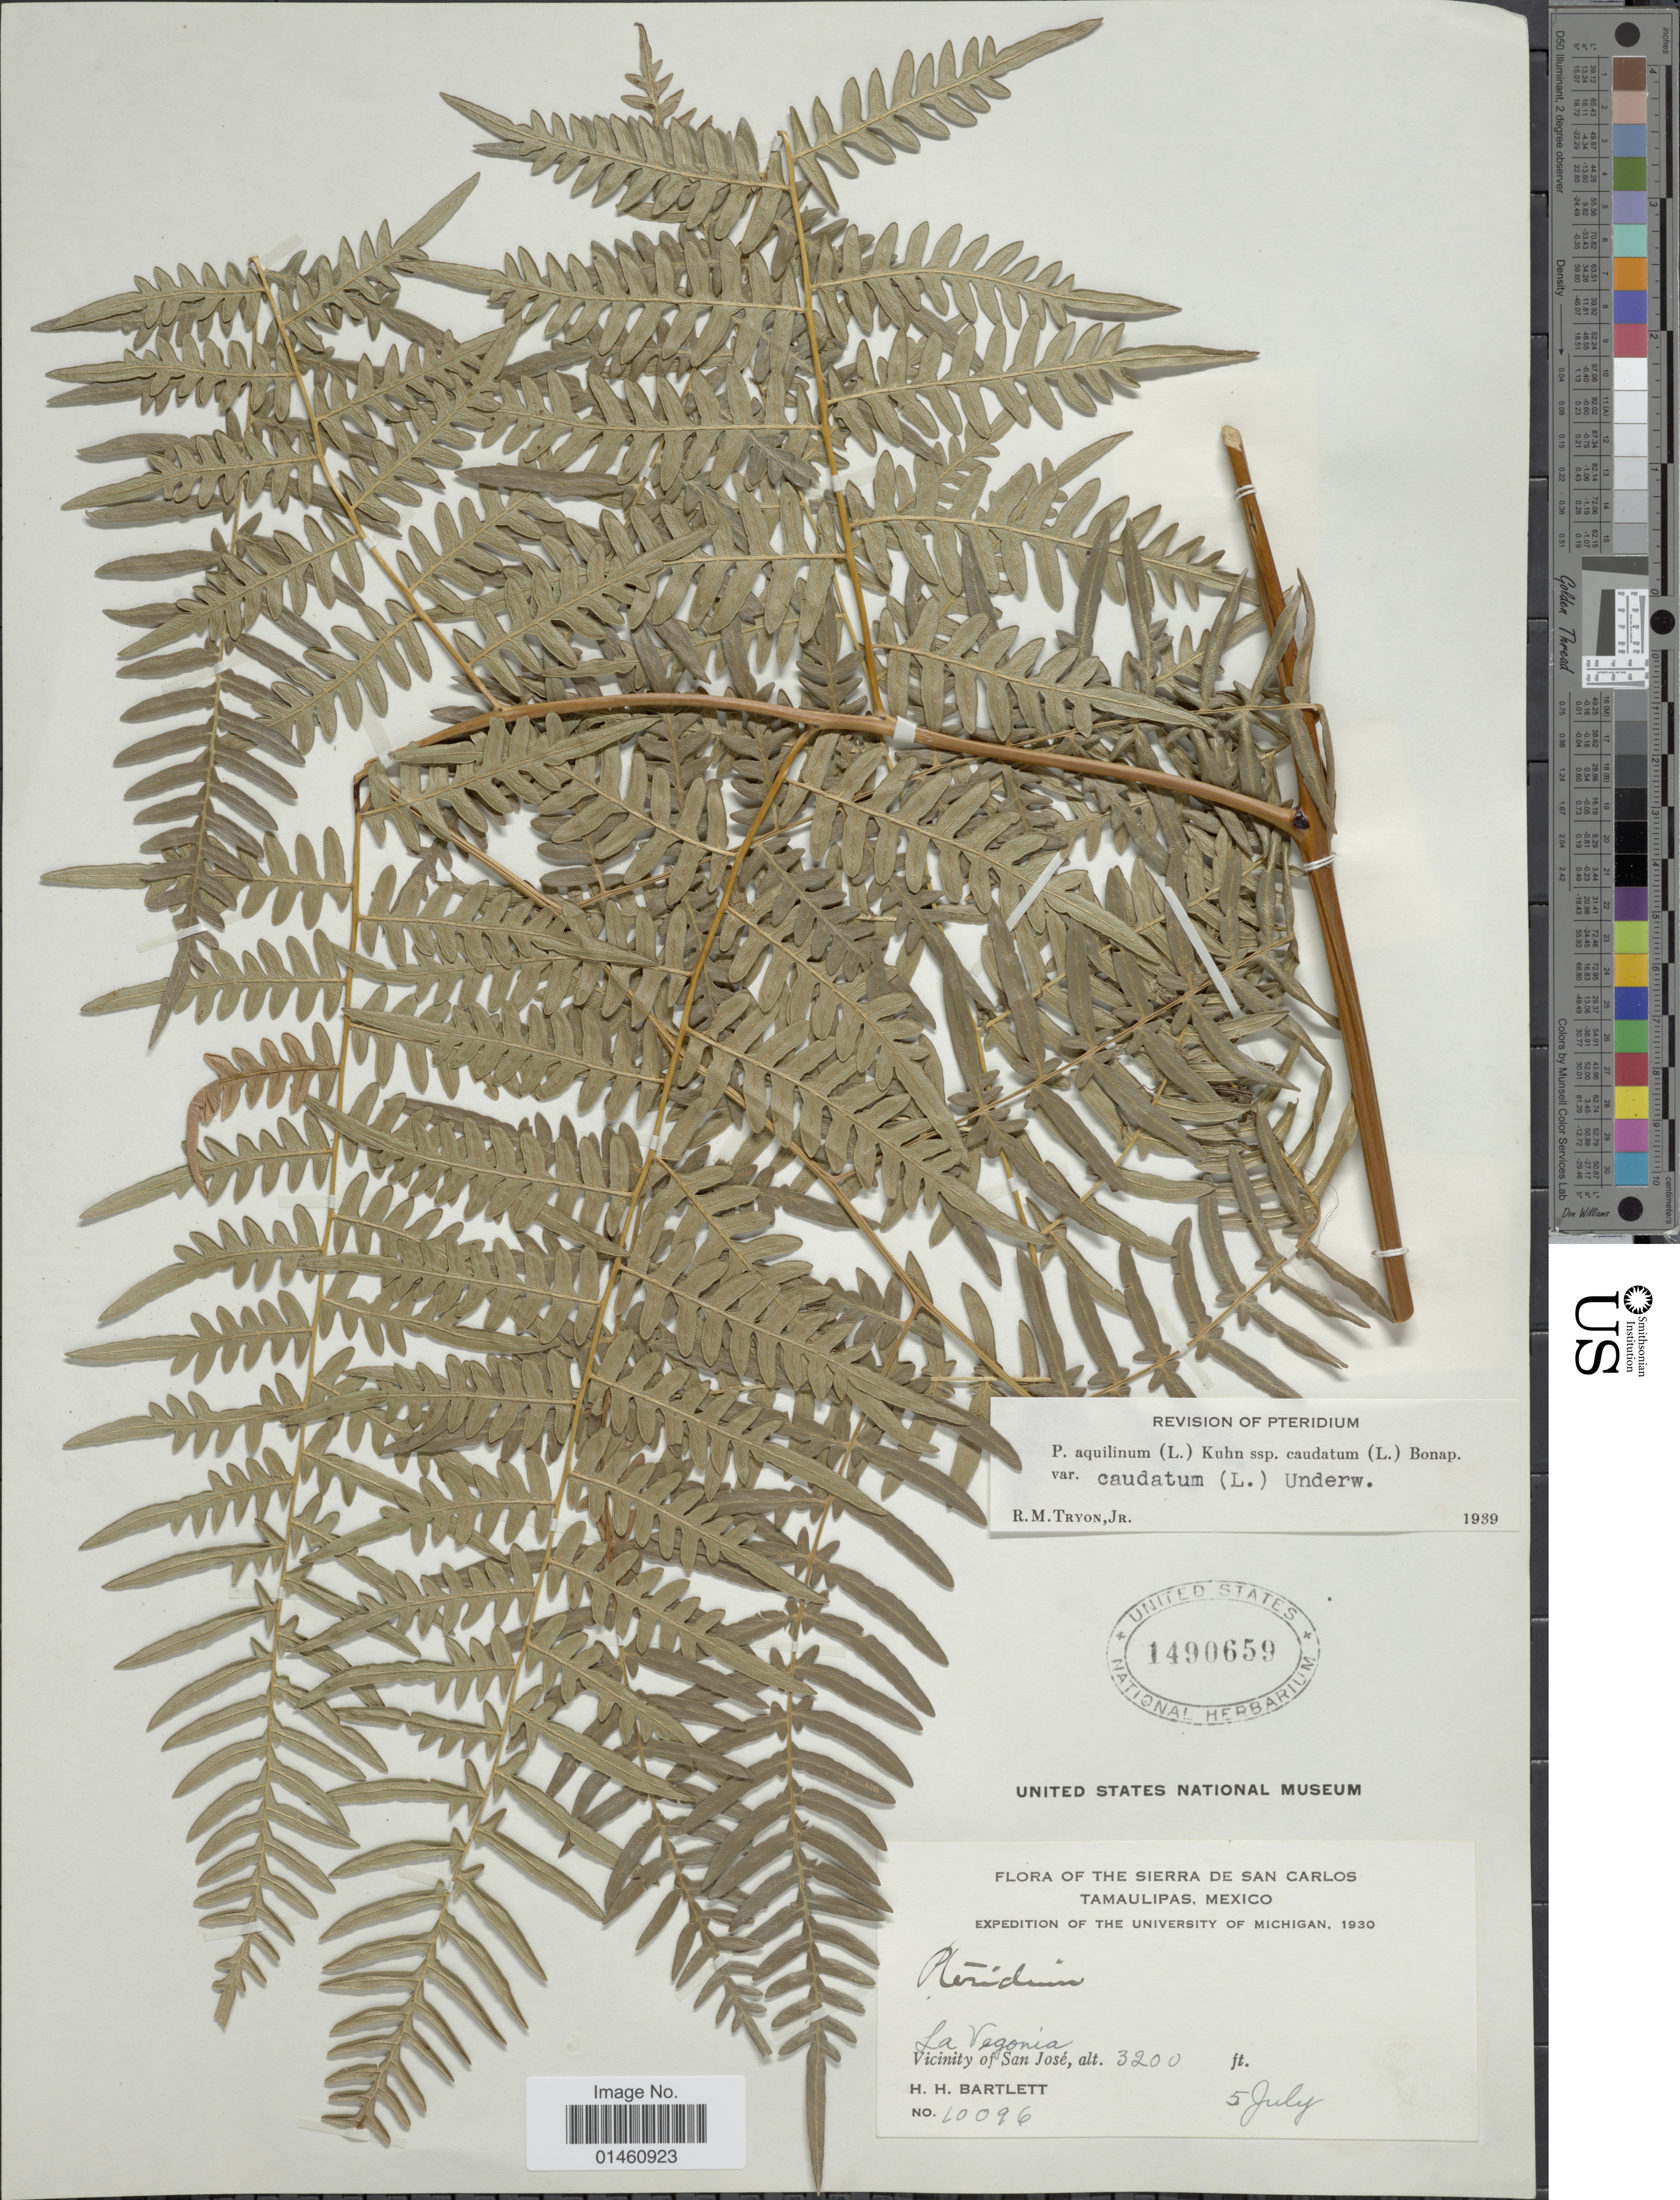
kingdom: Plantae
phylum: Tracheophyta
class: Polypodiopsida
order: Polypodiales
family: Dennstaedtiaceae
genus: Pteridium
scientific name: Pteridium caudatum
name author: (L.) Maxon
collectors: H. H. Bartlett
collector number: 10096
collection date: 1930-07-05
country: Mexico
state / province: Tamaulipas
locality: The Sierra de San Carlos, La Vegonia, vicinity of San José.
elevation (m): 975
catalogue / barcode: US 1490659